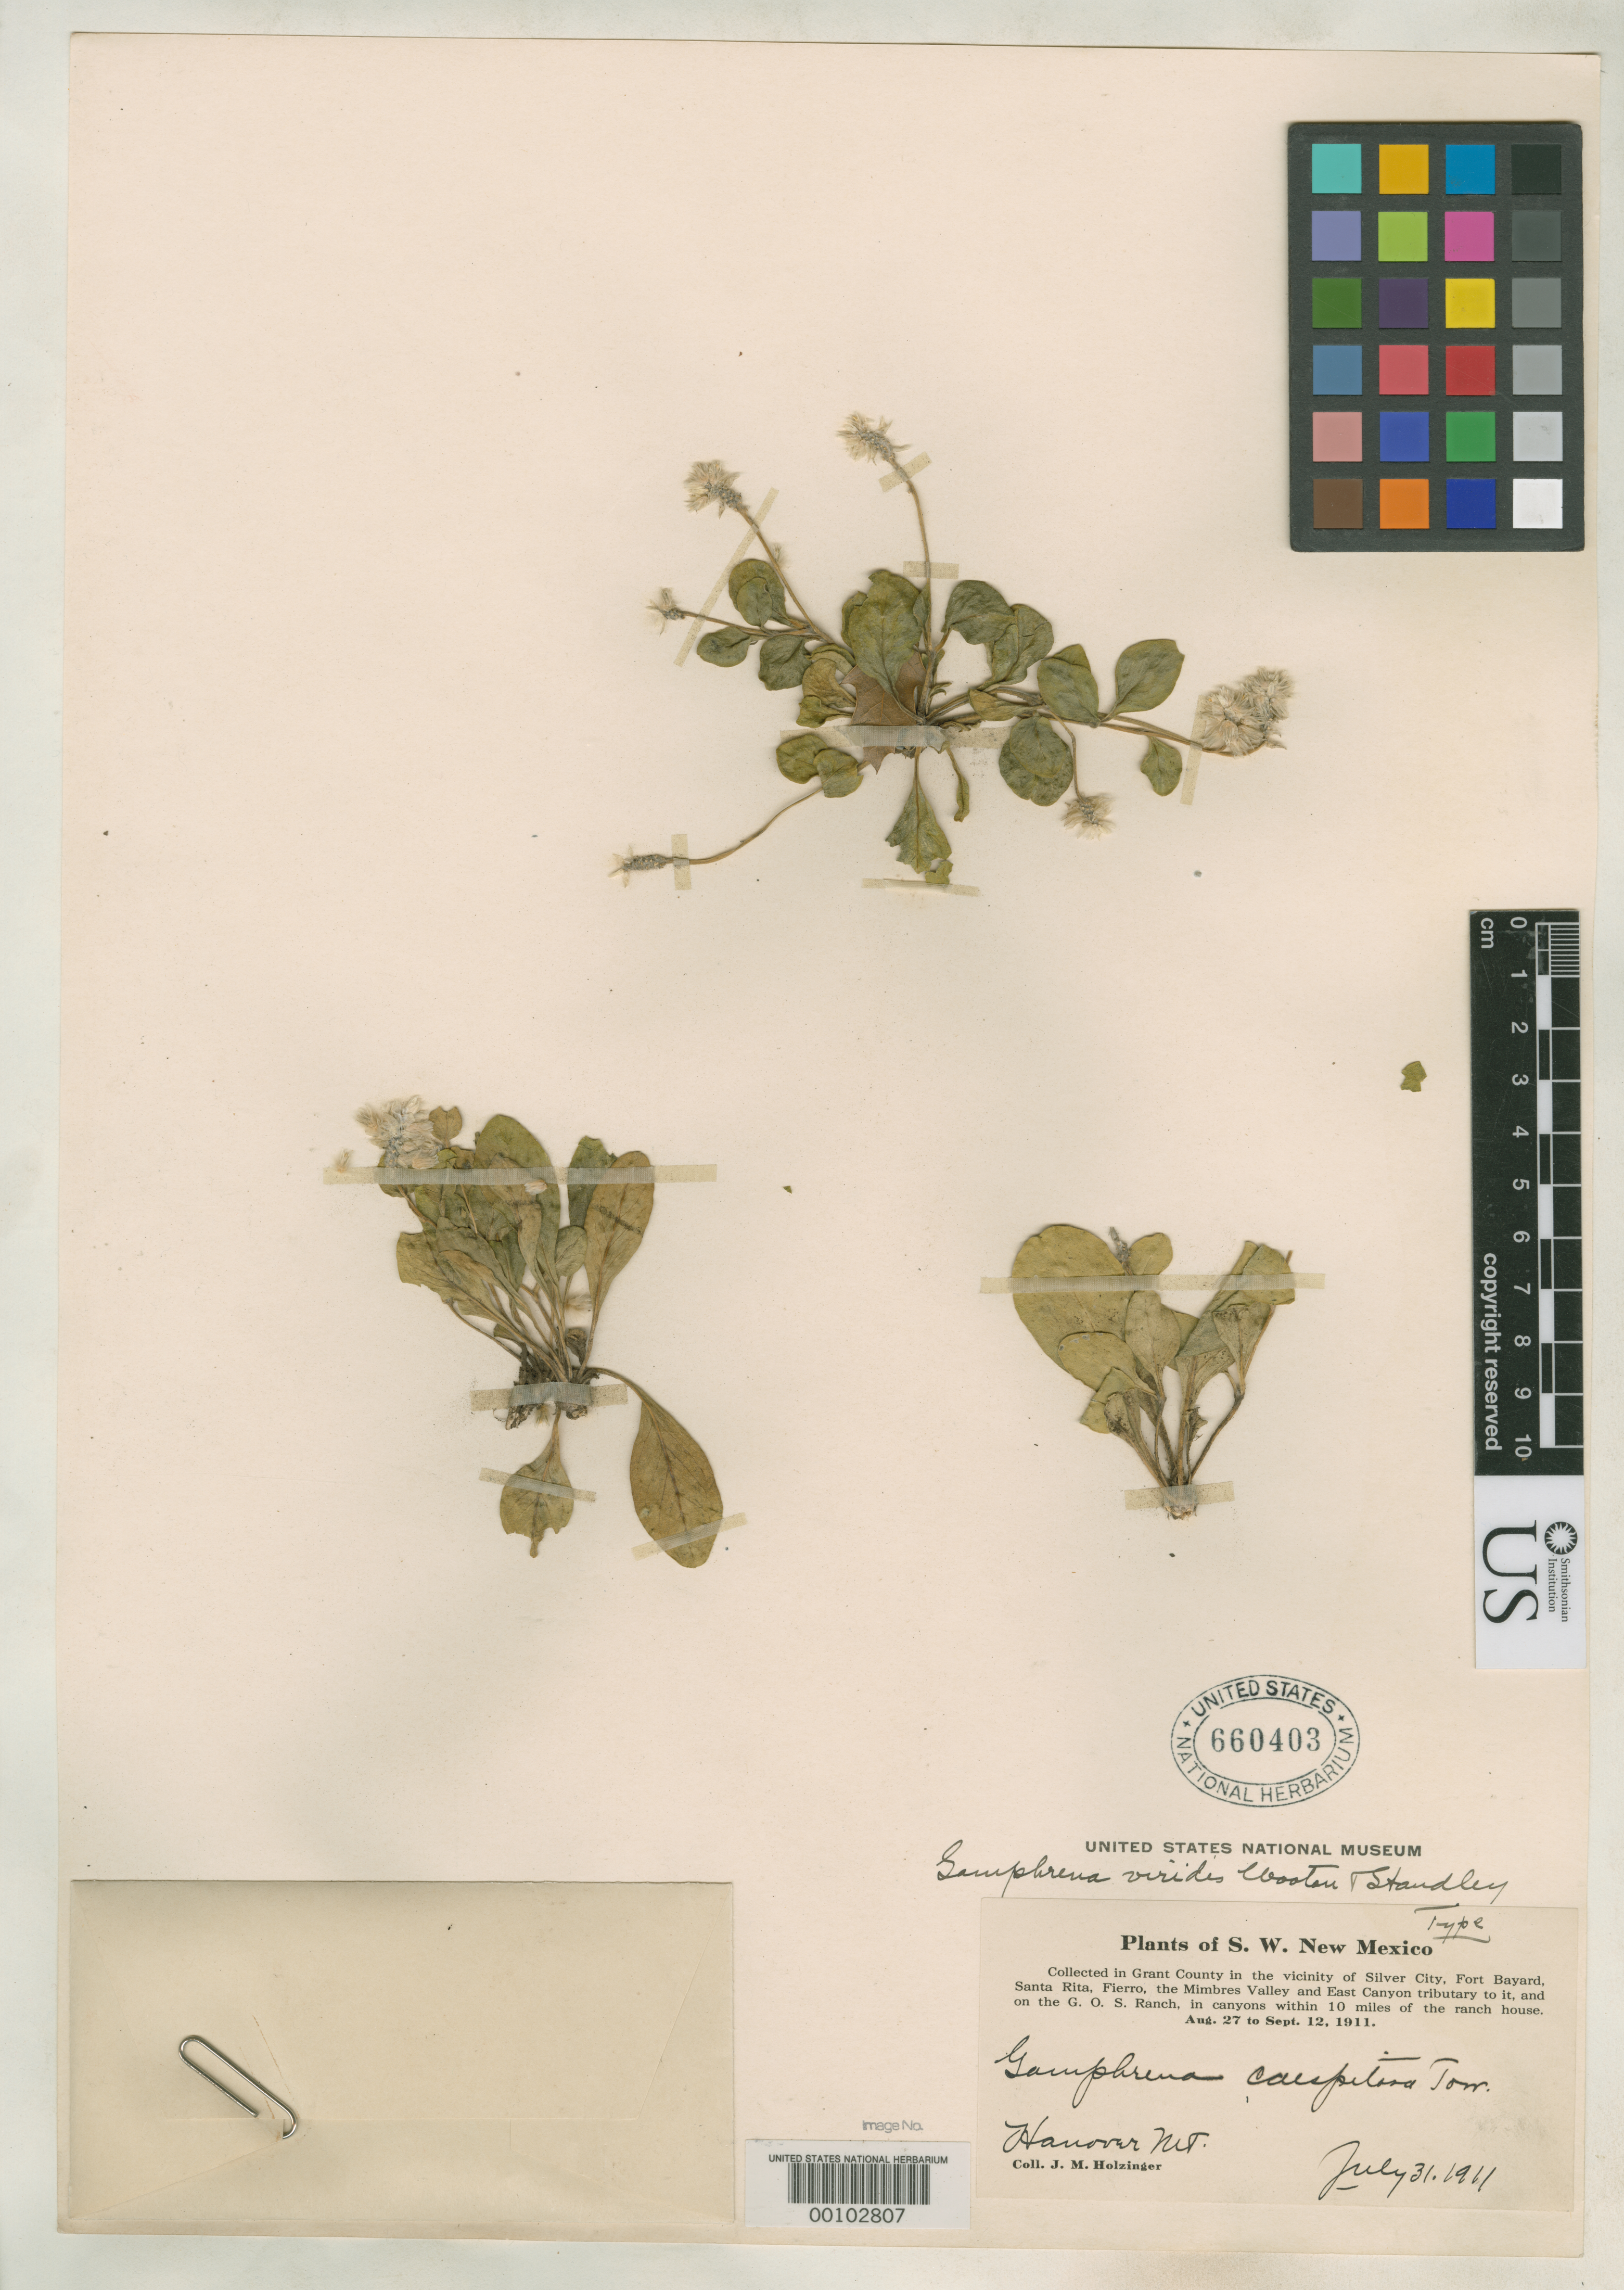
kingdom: Plantae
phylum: Tracheophyta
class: Magnoliopsida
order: Caryophyllales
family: Amaranthaceae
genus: Gomphrena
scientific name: Gomphrena viridis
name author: Wooton & Standl.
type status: Holotype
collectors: J. M. Holzinger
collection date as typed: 31 Jul 1911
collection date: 1911-07-31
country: United States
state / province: New Mexico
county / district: Grant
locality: Hanover Mt.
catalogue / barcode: US 660403